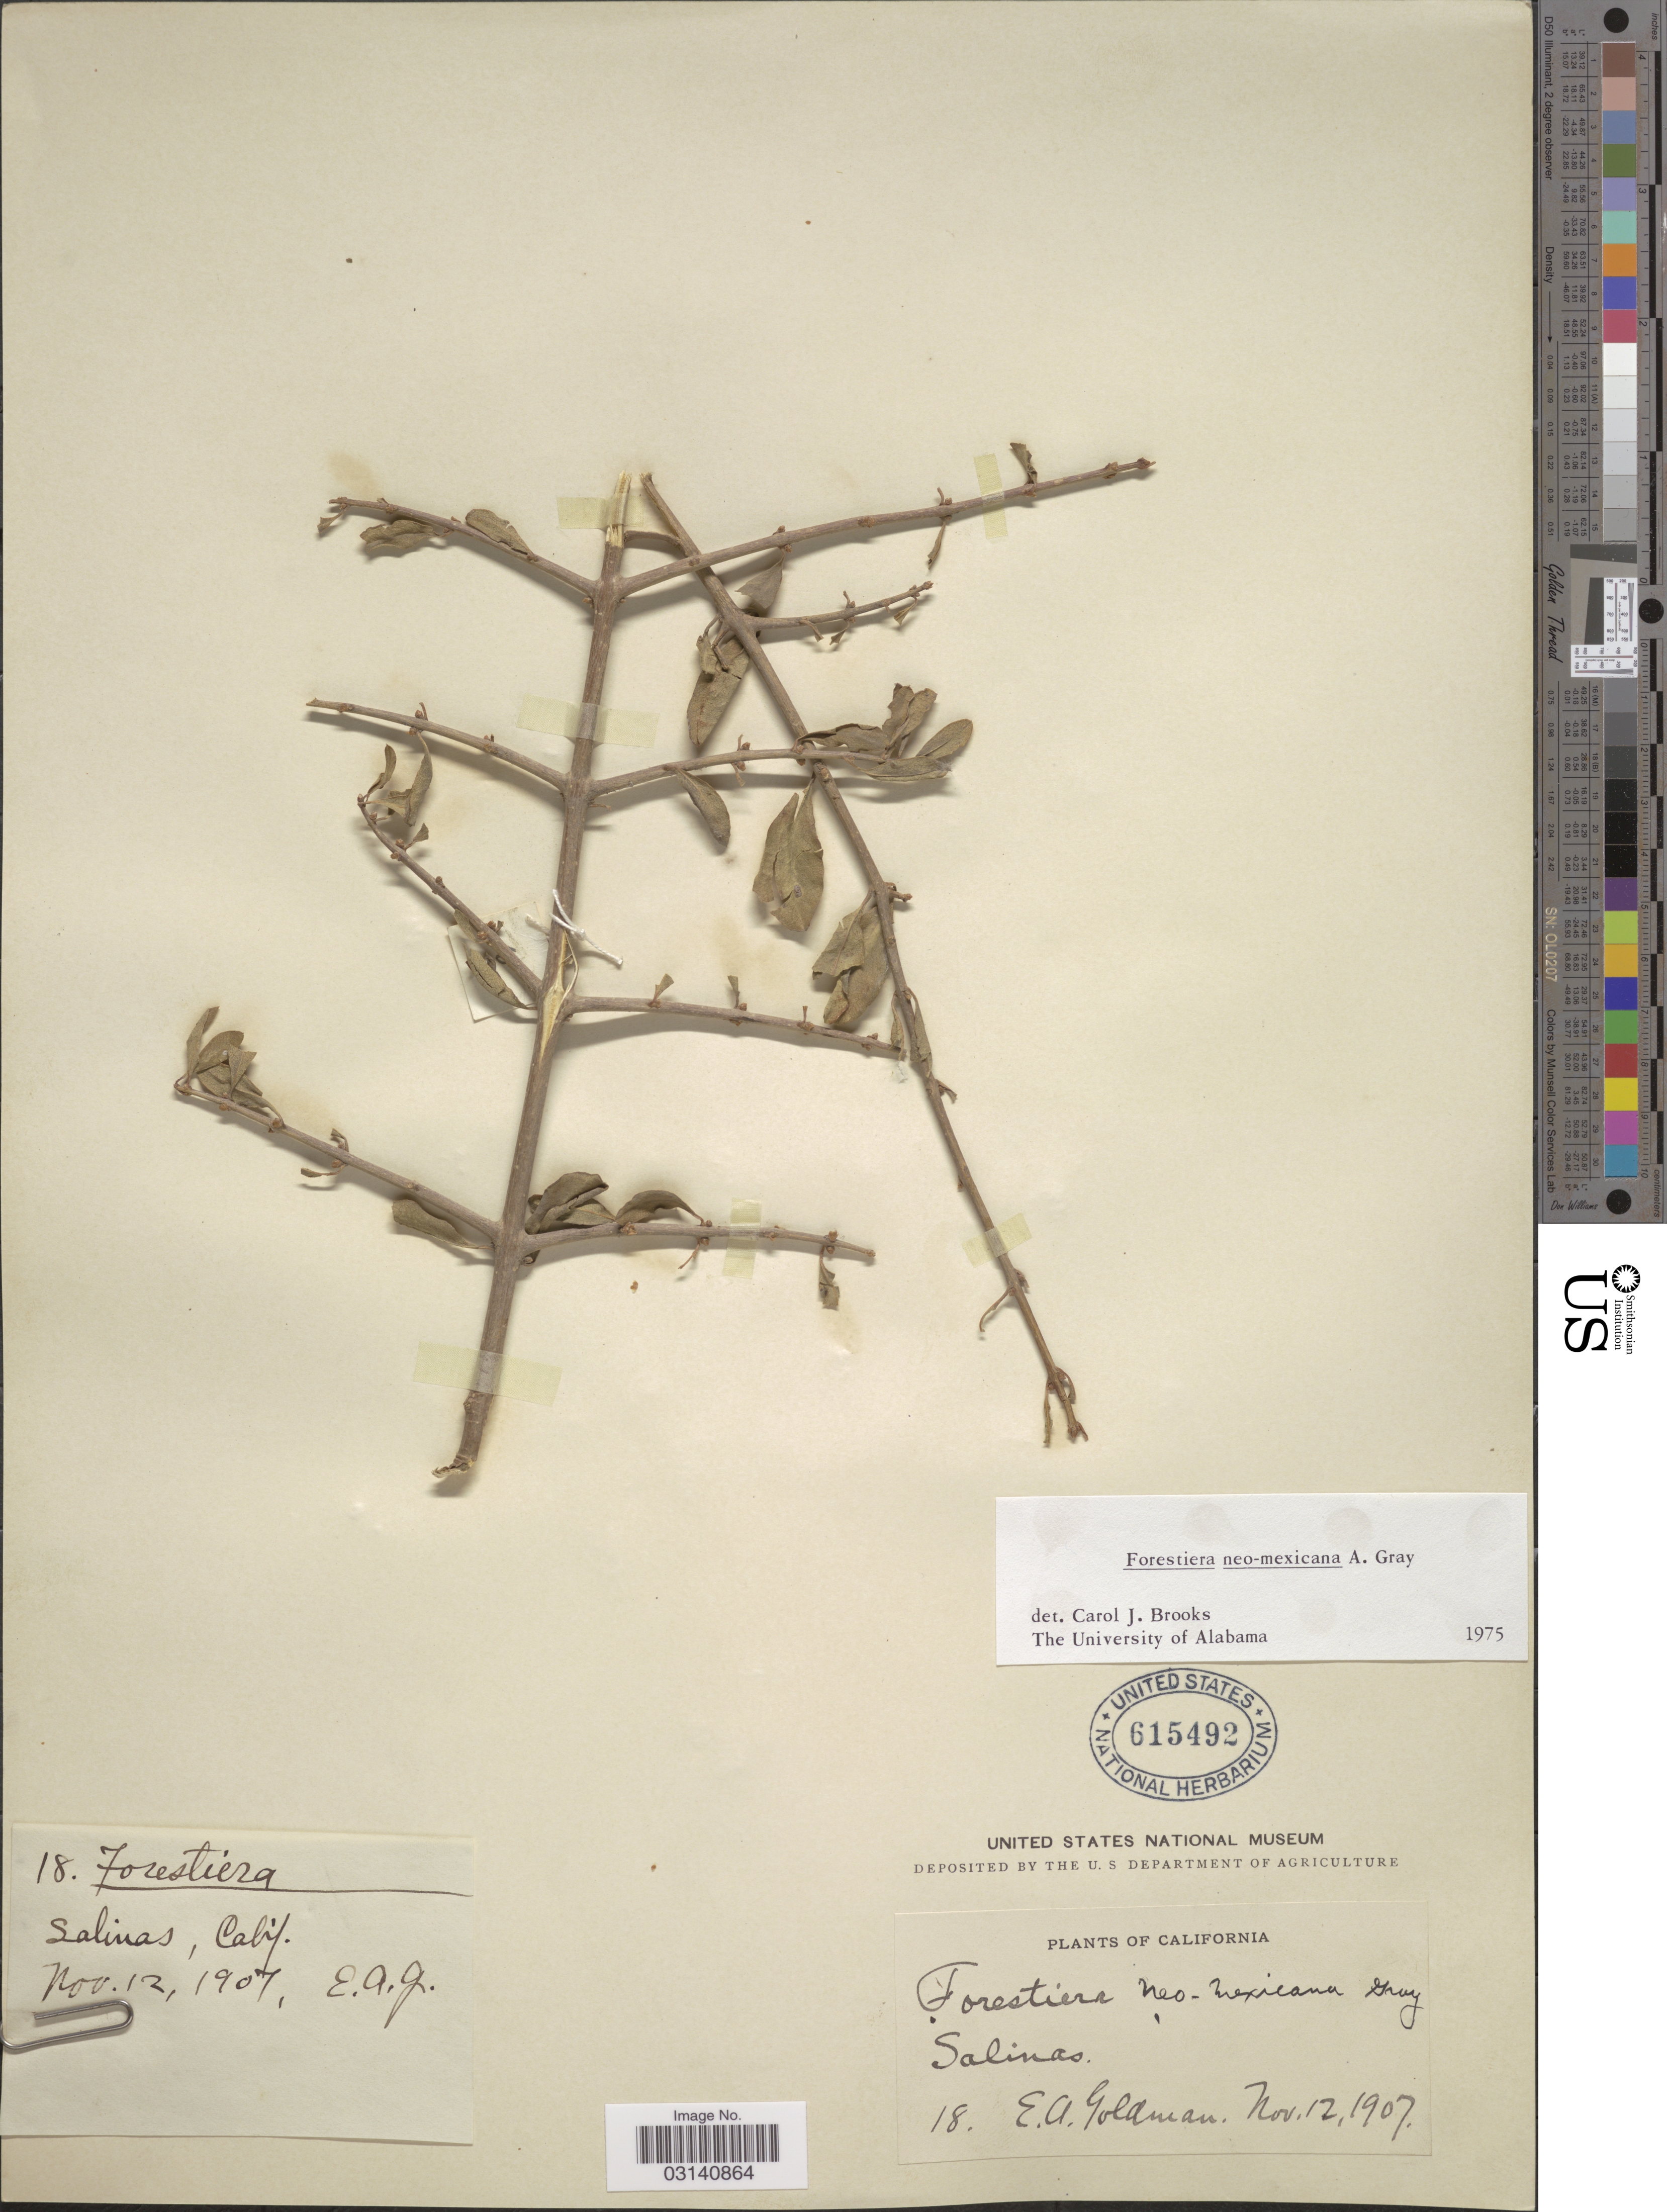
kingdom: Plantae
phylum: Tracheophyta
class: Magnoliopsida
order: Lamiales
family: Oleaceae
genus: Forestiera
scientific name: Forestiera neomexicana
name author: A. Gray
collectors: E. A. Goldman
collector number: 18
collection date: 1907-11-12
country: United States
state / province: California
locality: Salinas, Calif.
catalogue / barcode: US 615492